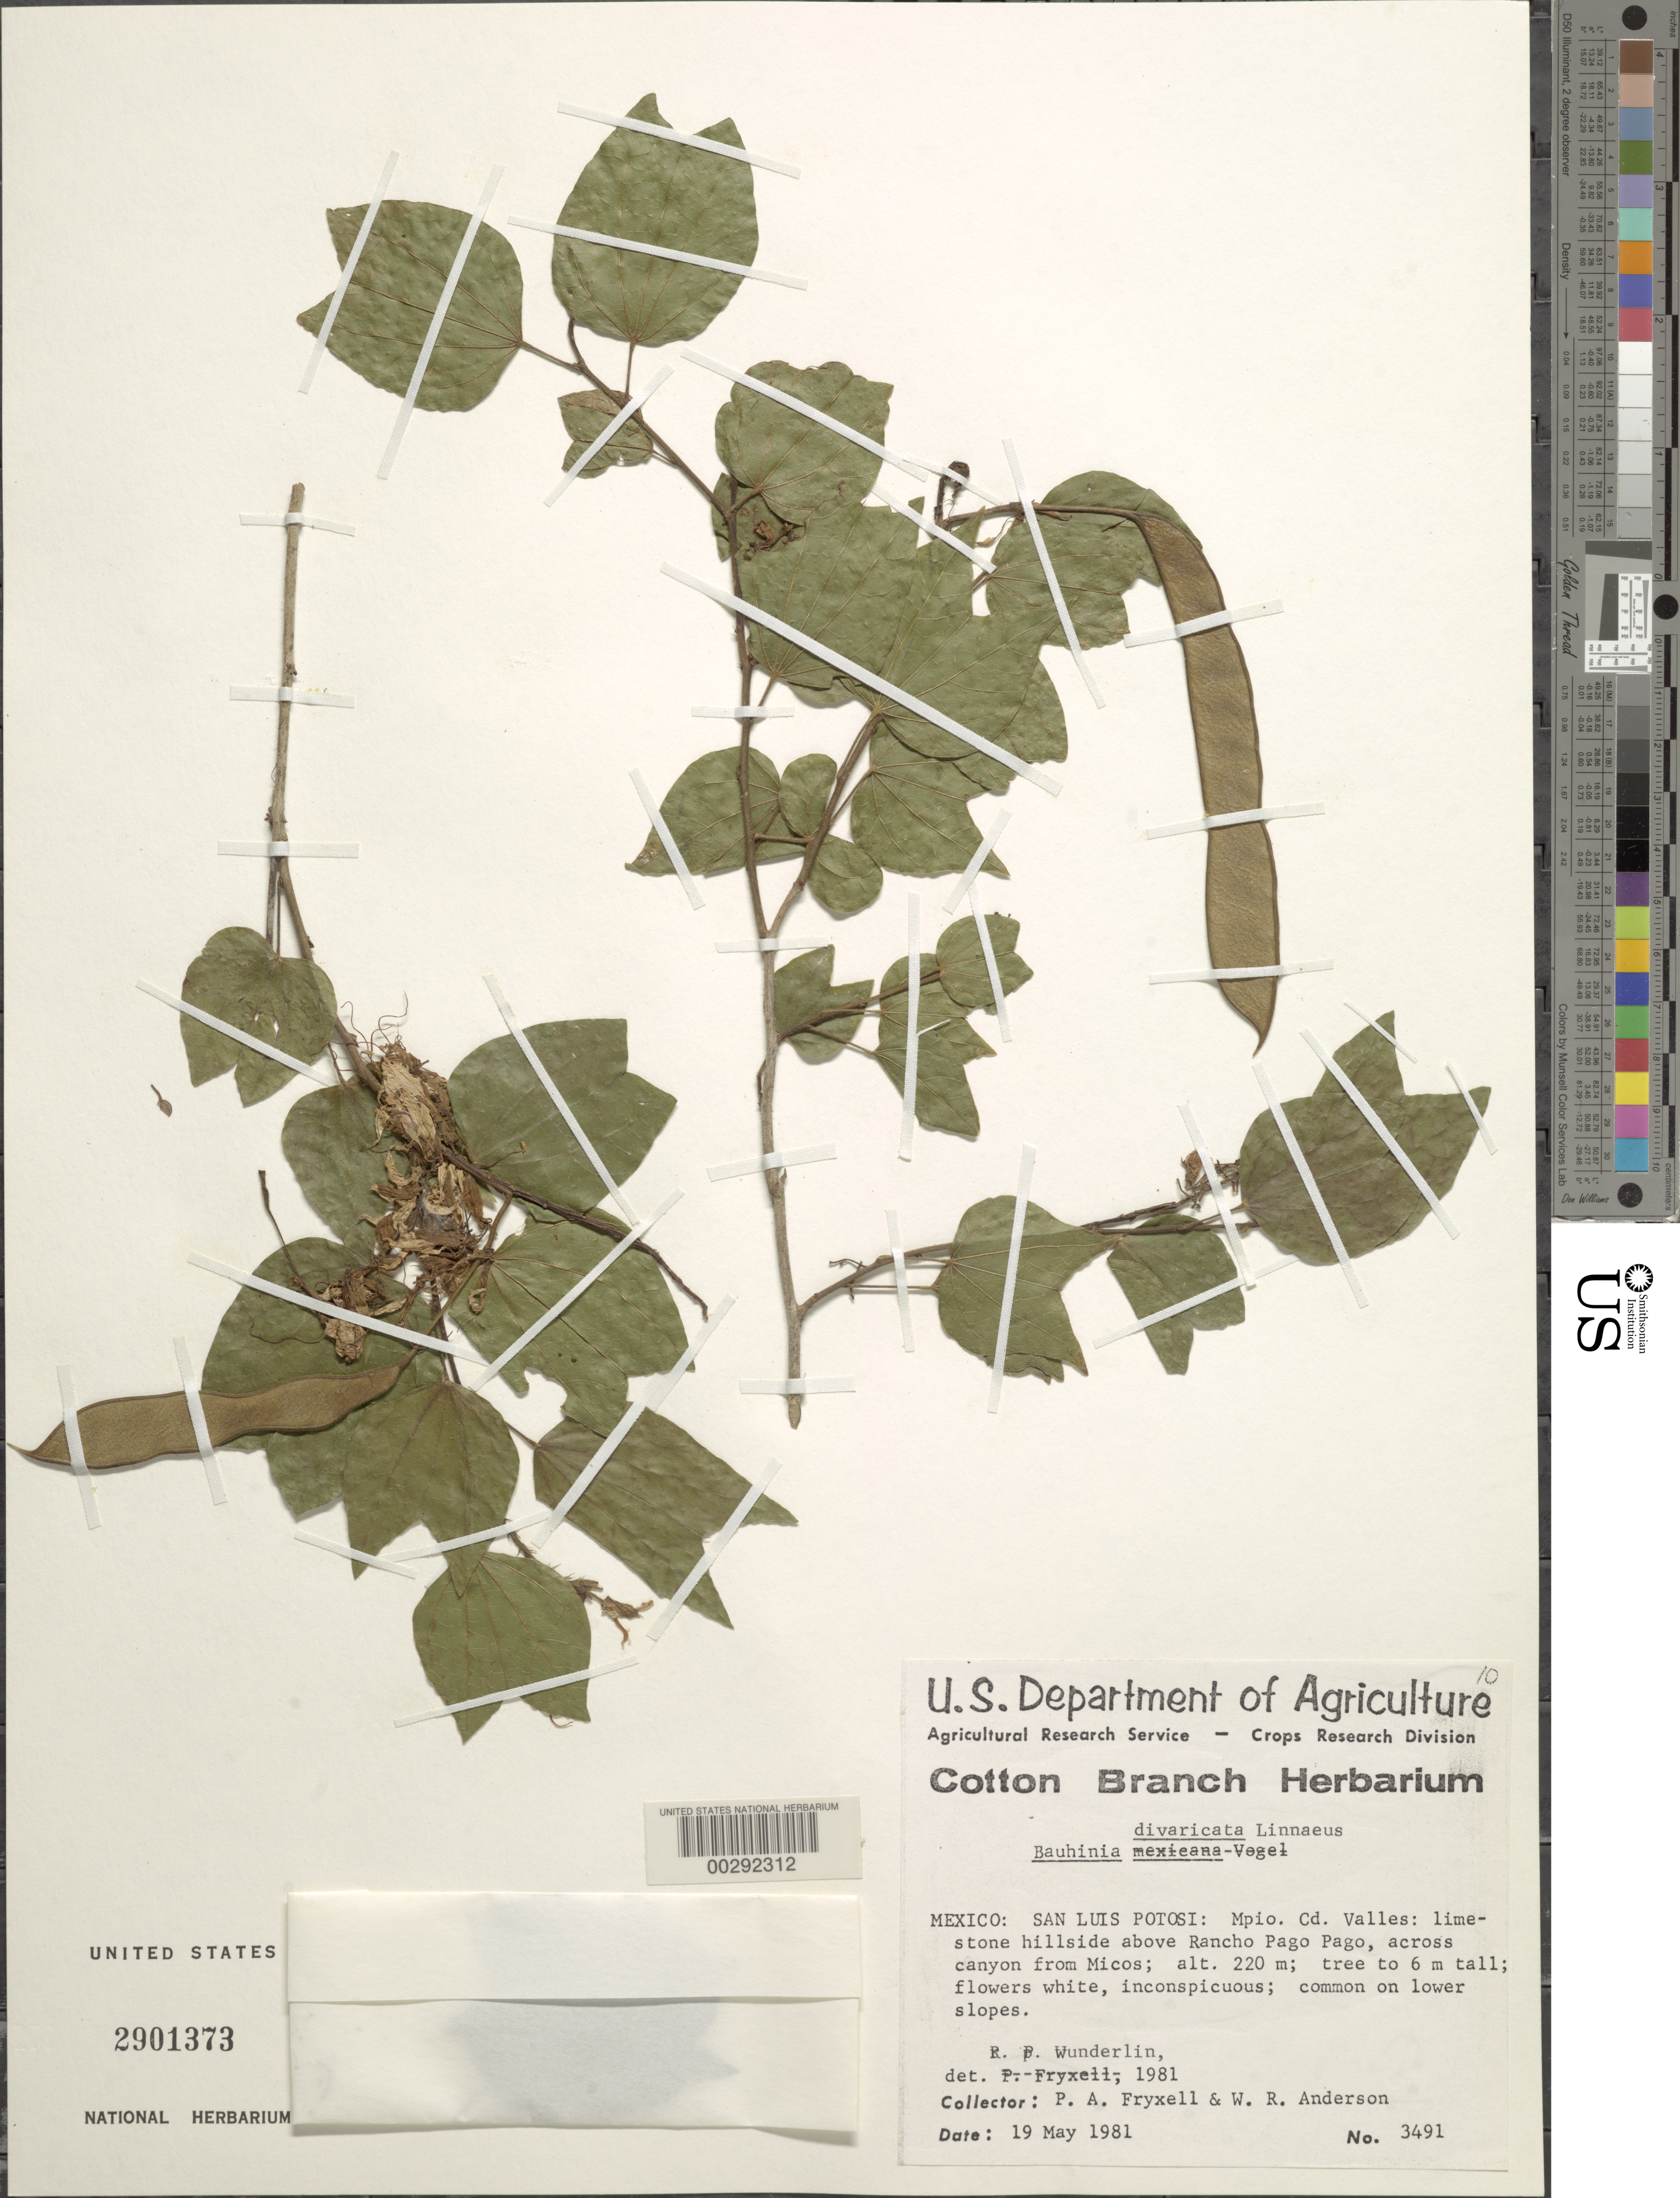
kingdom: Plantae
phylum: Tracheophyta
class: Magnoliopsida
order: Fabales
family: Fabaceae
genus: Bauhinia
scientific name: Bauhinia divaricata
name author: L.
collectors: P. A. Fryxell & W. R. Anderson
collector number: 3491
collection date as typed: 19 May 1981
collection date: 1981-05-19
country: Mexico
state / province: San Luis Potosi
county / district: Ciudad Valles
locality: Above Rancho Pago Pago across canyon from Micos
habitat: Limestone hillside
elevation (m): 220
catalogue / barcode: US 2901373